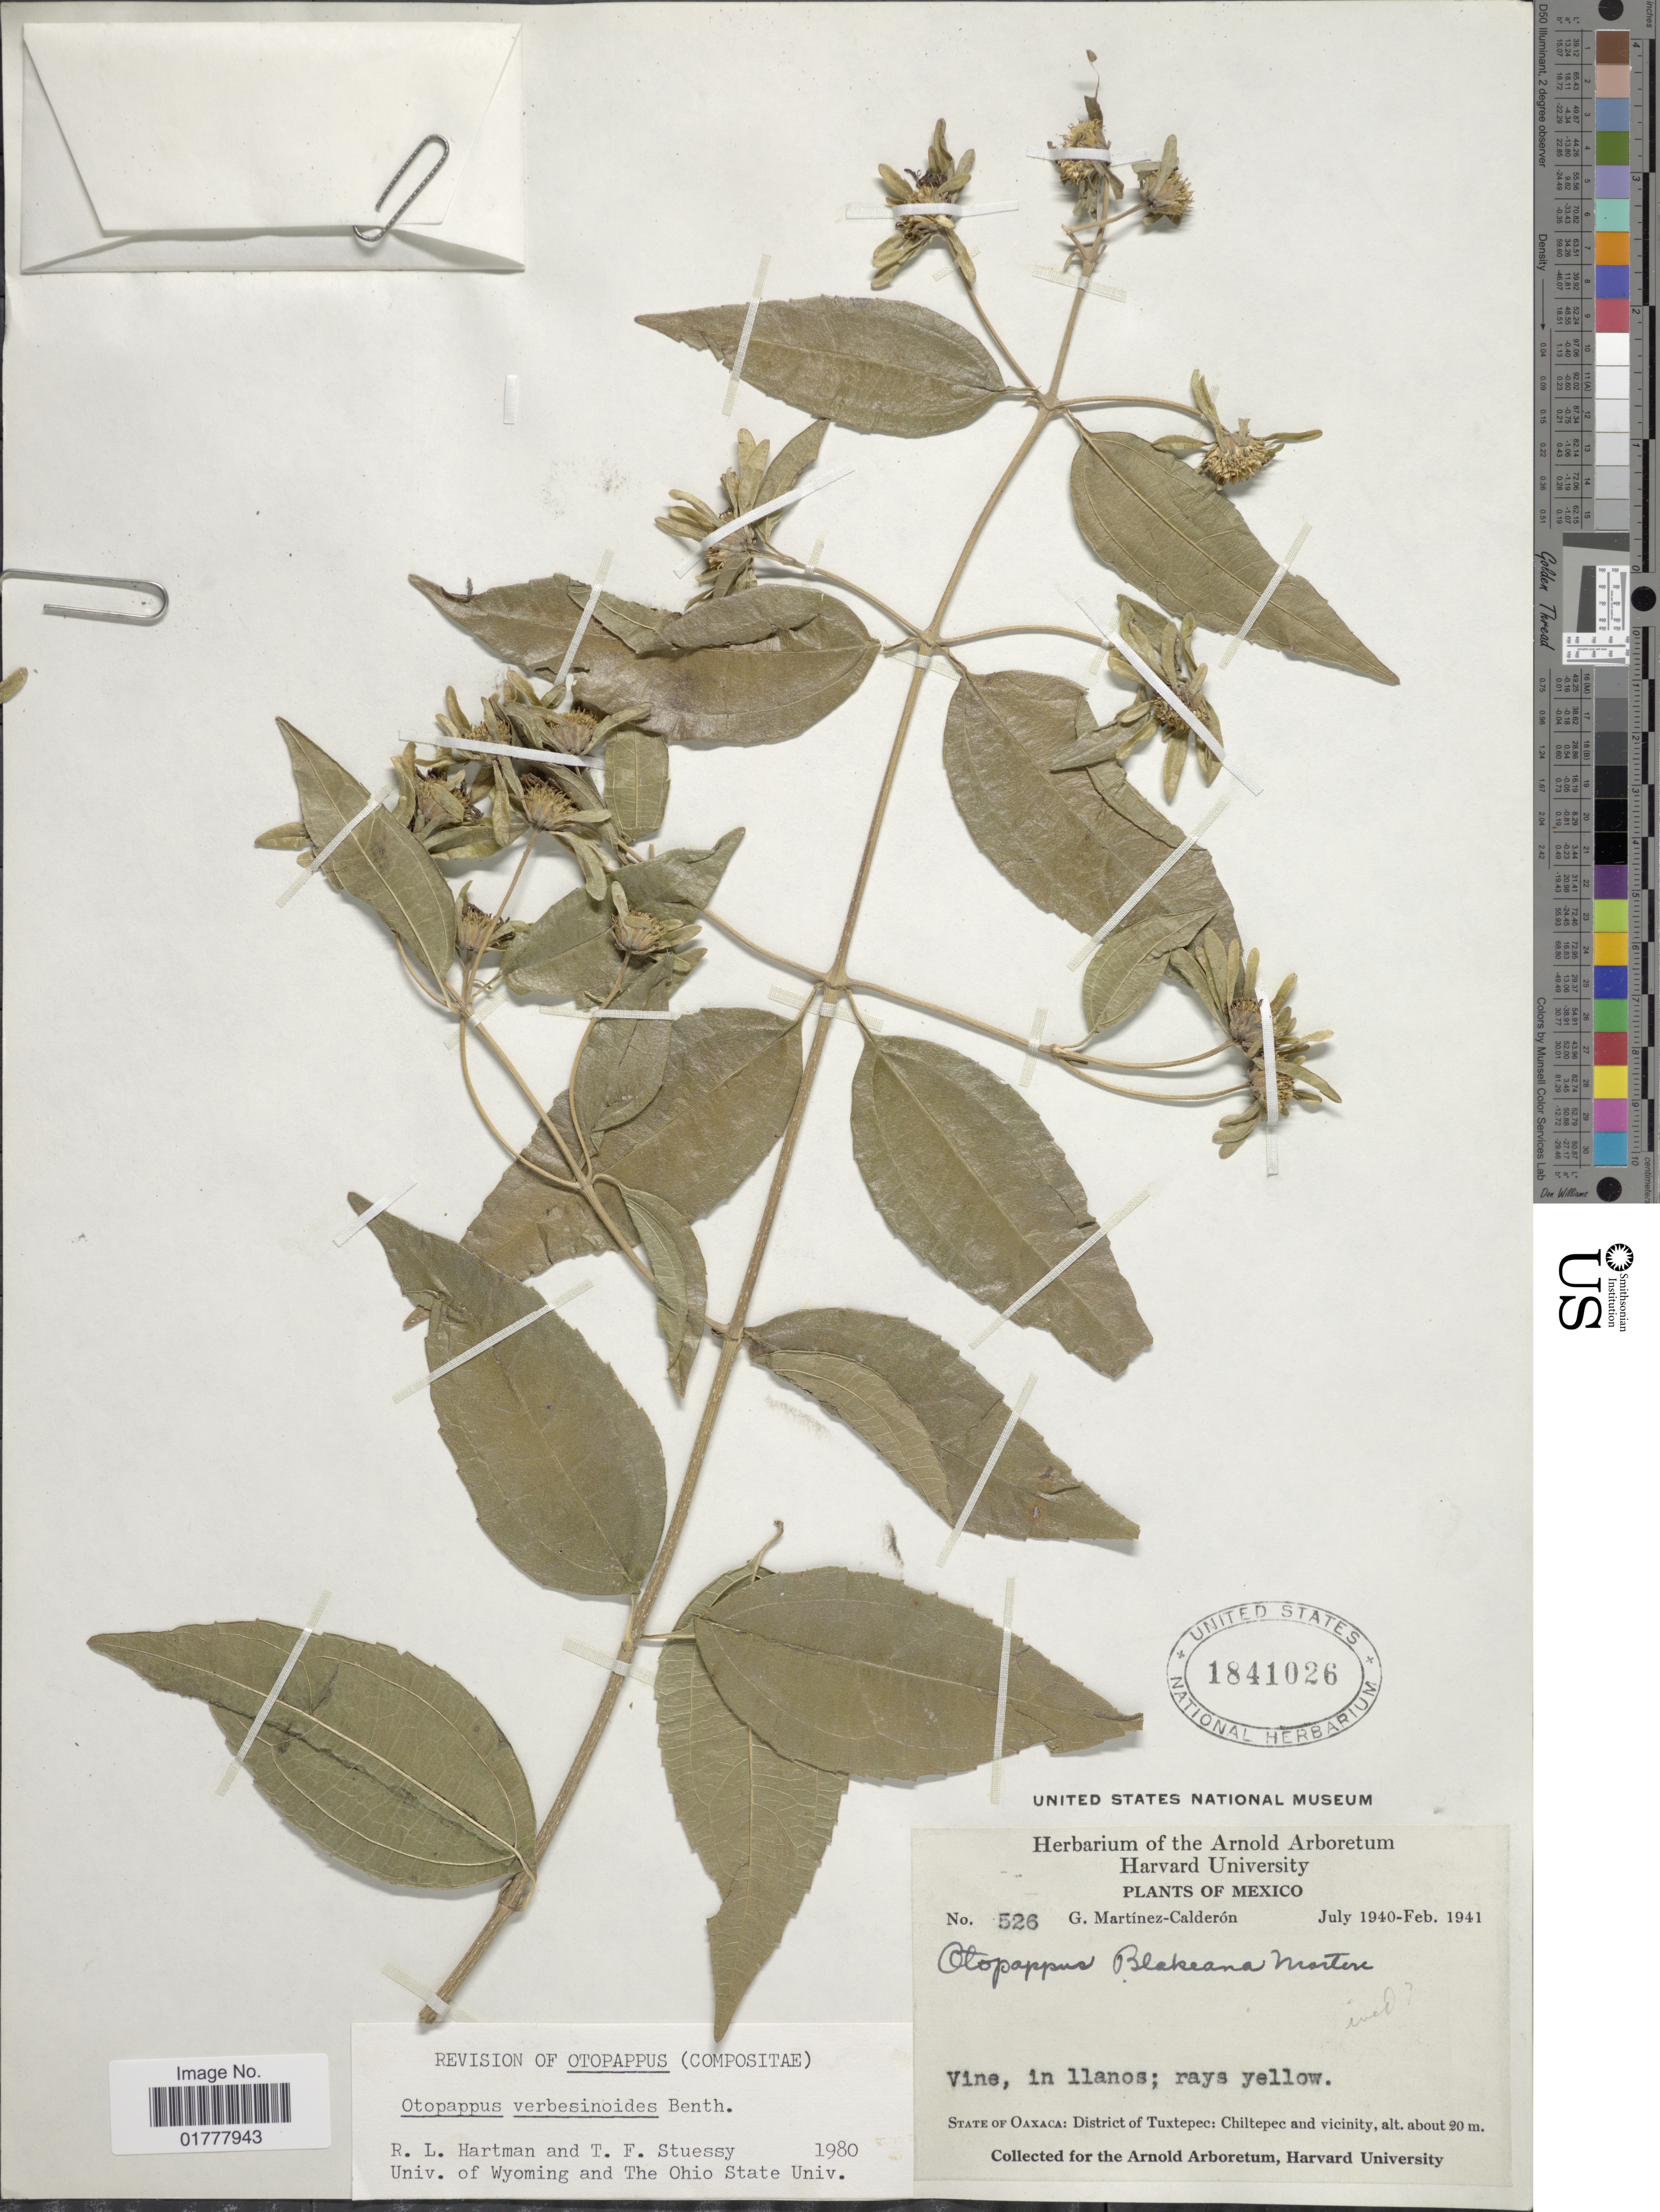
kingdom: Plantae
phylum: Tracheophyta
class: Magnoliopsida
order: Asterales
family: Asteraceae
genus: Otopappus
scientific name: Otopappus verbesinoides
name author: Benth.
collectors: C. Martínez-Calderón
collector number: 526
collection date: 1940-07/1941-02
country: Mexico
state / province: Oaxaca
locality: State of Oaxaca: District of Tuxtepec: Chiltepec and vicinity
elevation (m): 20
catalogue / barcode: US 1841026